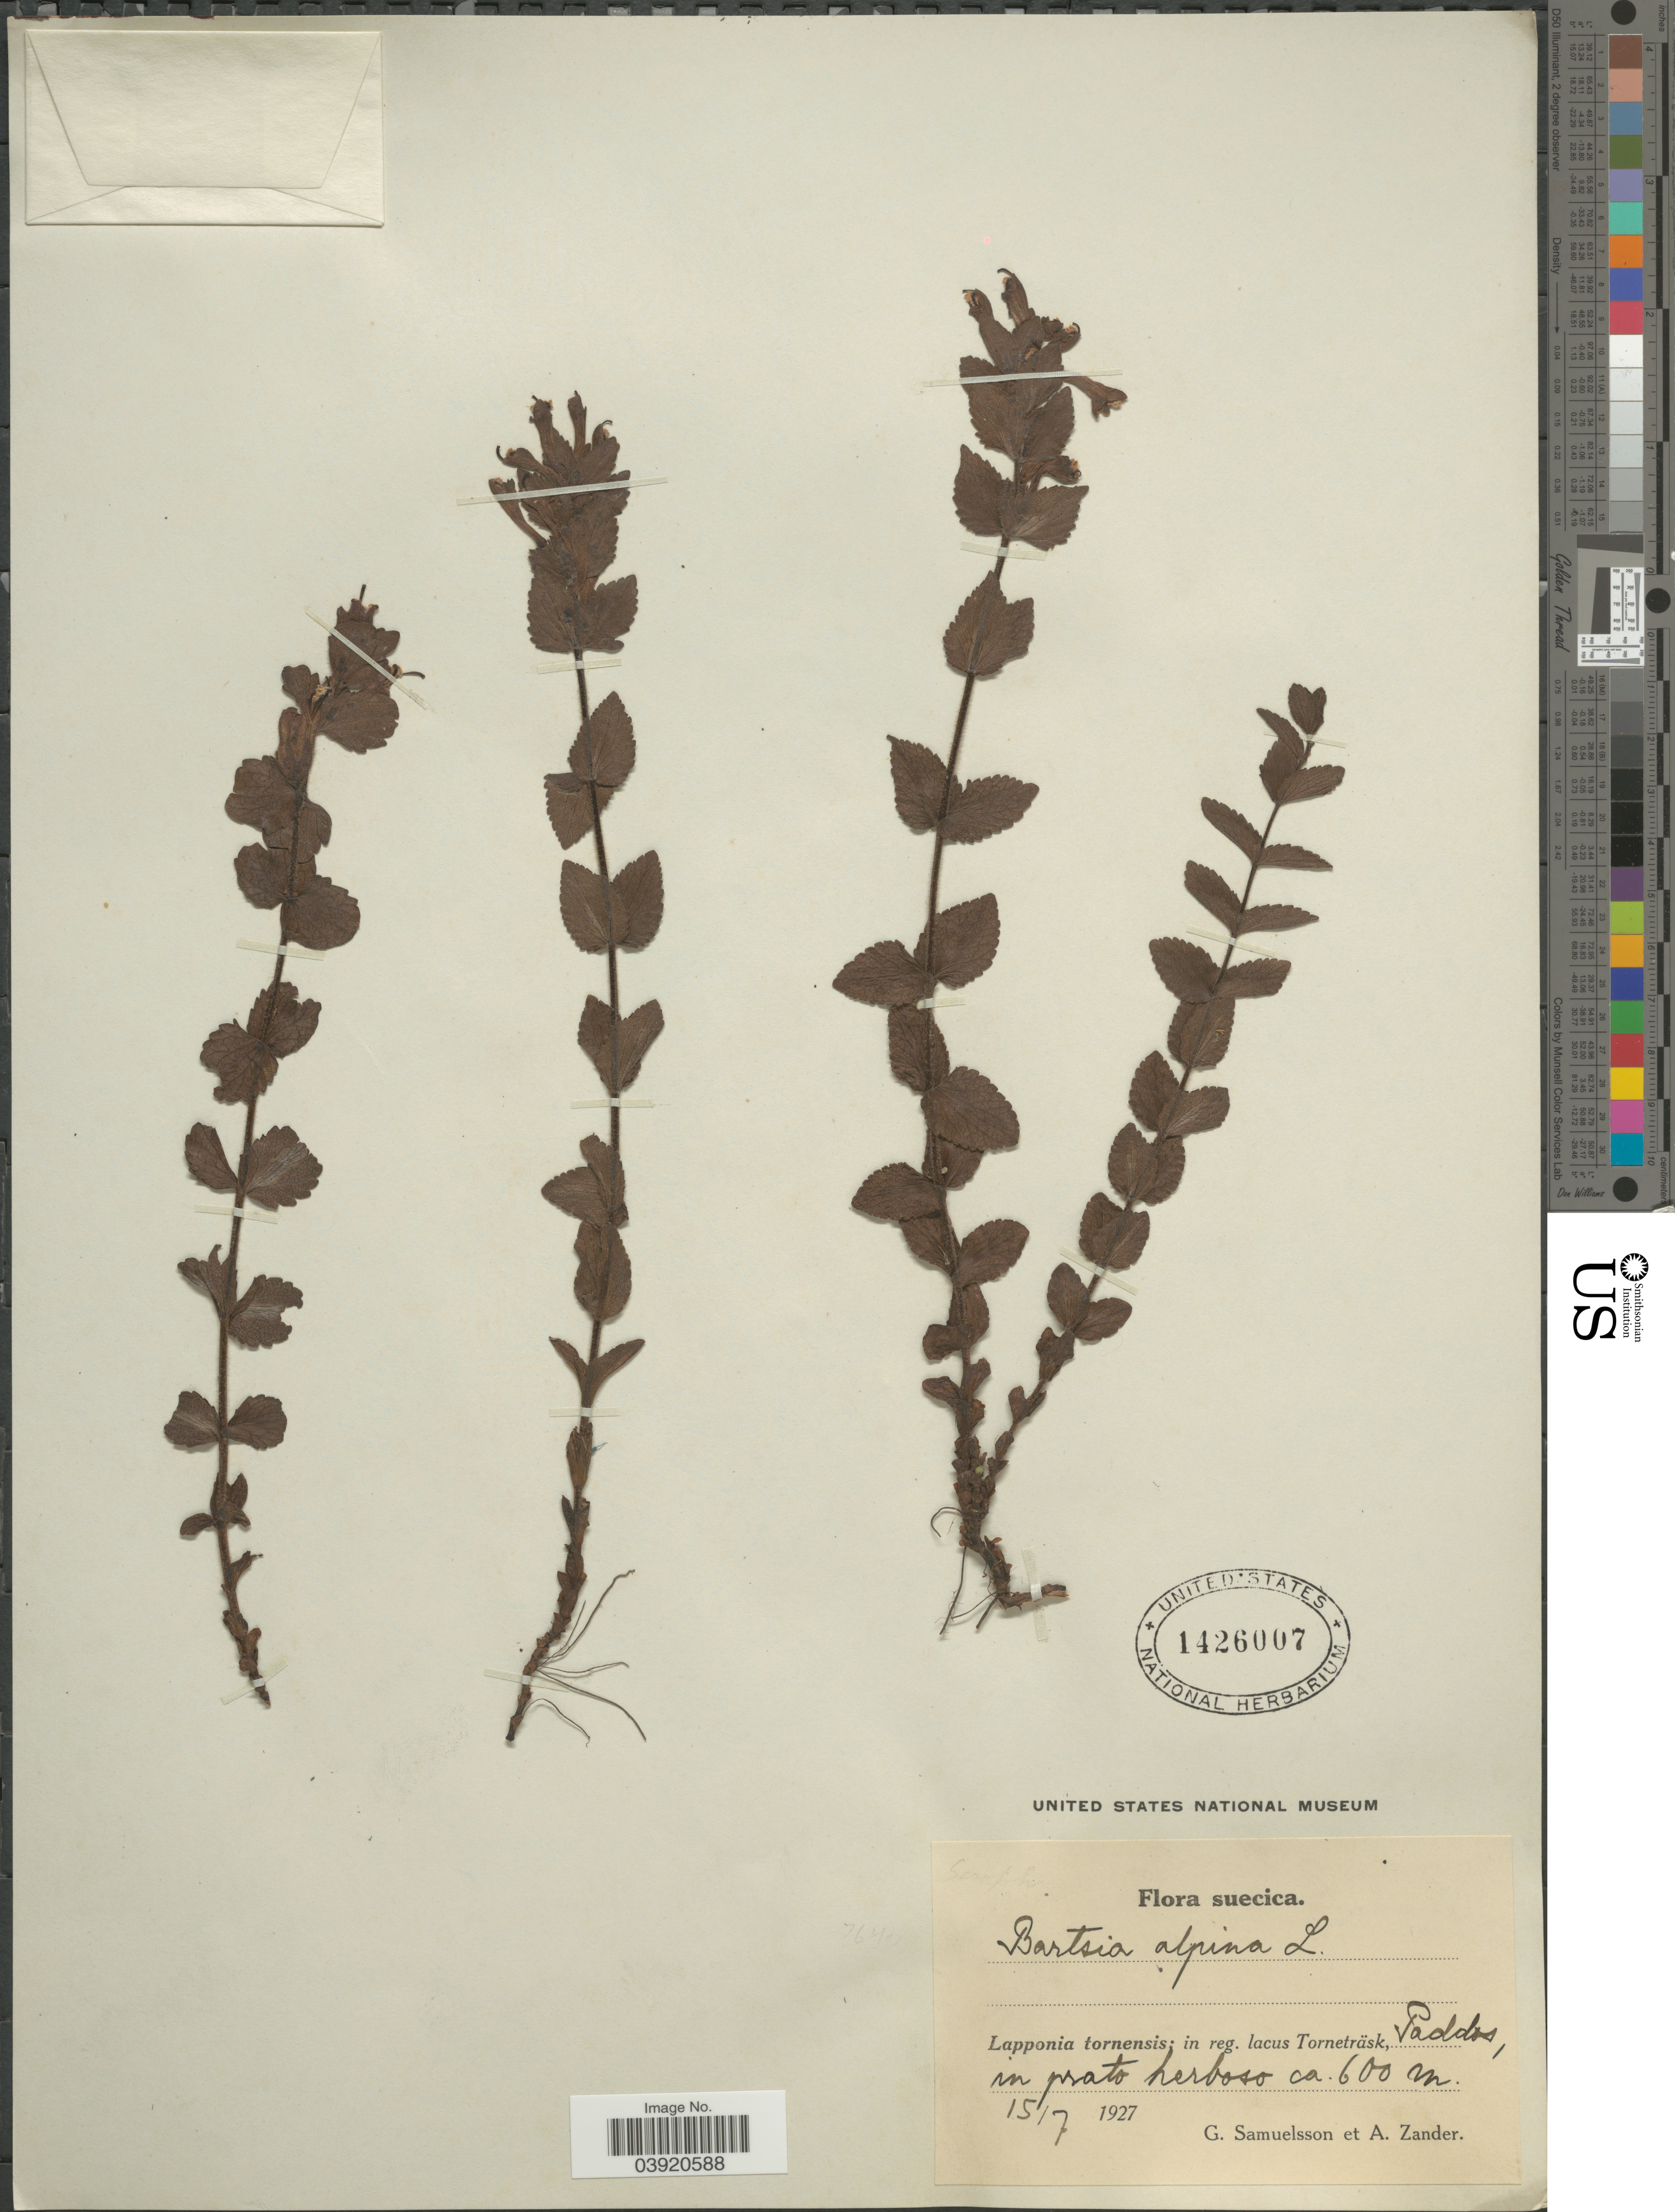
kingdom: Plantae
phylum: Tracheophyta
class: Magnoliopsida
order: Lamiales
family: Orobanchaceae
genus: Bartsia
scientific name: Bartsia alpina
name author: L.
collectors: G. Samuelsson & A. Zander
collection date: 1927-07-15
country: Sweden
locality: Suecica. Lapponia tornensis: in reg. lacus Torneträsk, Paddos, in prato herboso.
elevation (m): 600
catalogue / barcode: US 1426007